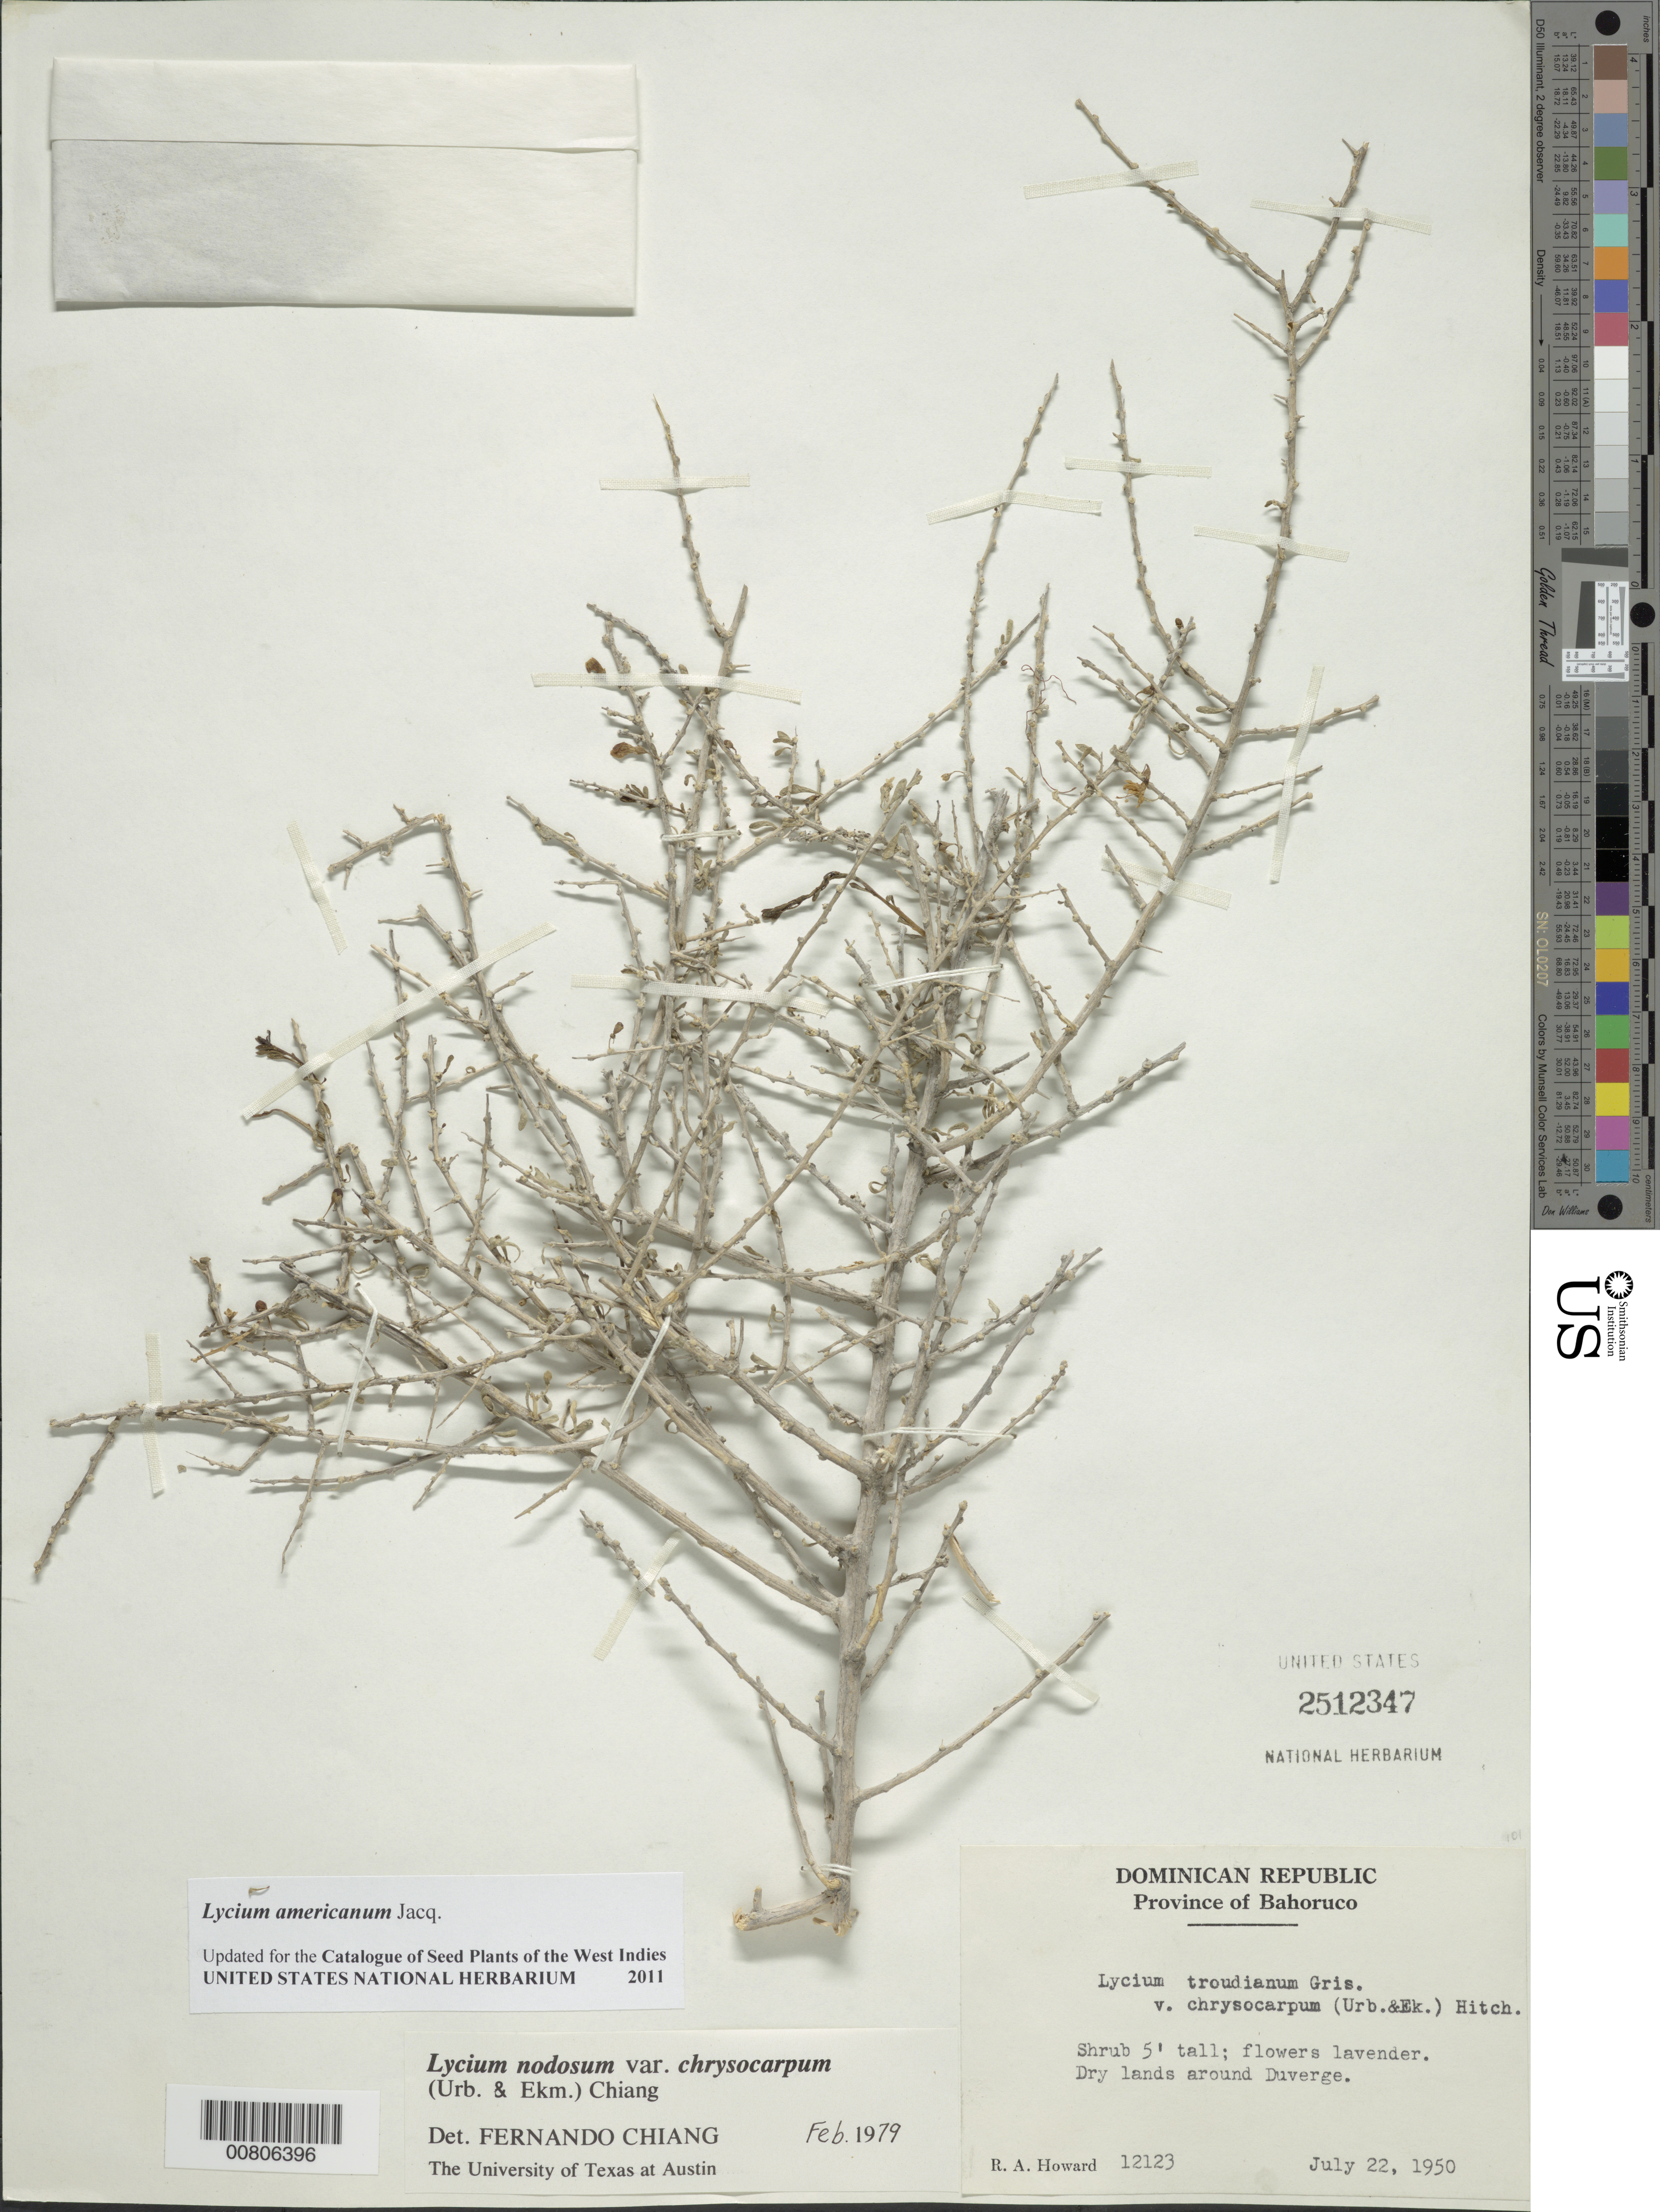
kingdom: Plantae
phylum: Tracheophyta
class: Magnoliopsida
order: Solanales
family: Solanaceae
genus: Lycium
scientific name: Lycium americanum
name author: Jacq.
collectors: R. A. Howard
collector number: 12123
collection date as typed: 22 Jul 1950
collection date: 1950-07-22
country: Dominican Republic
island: Hispaniola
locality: Around Duverge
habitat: Dry lands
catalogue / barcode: US 2512347